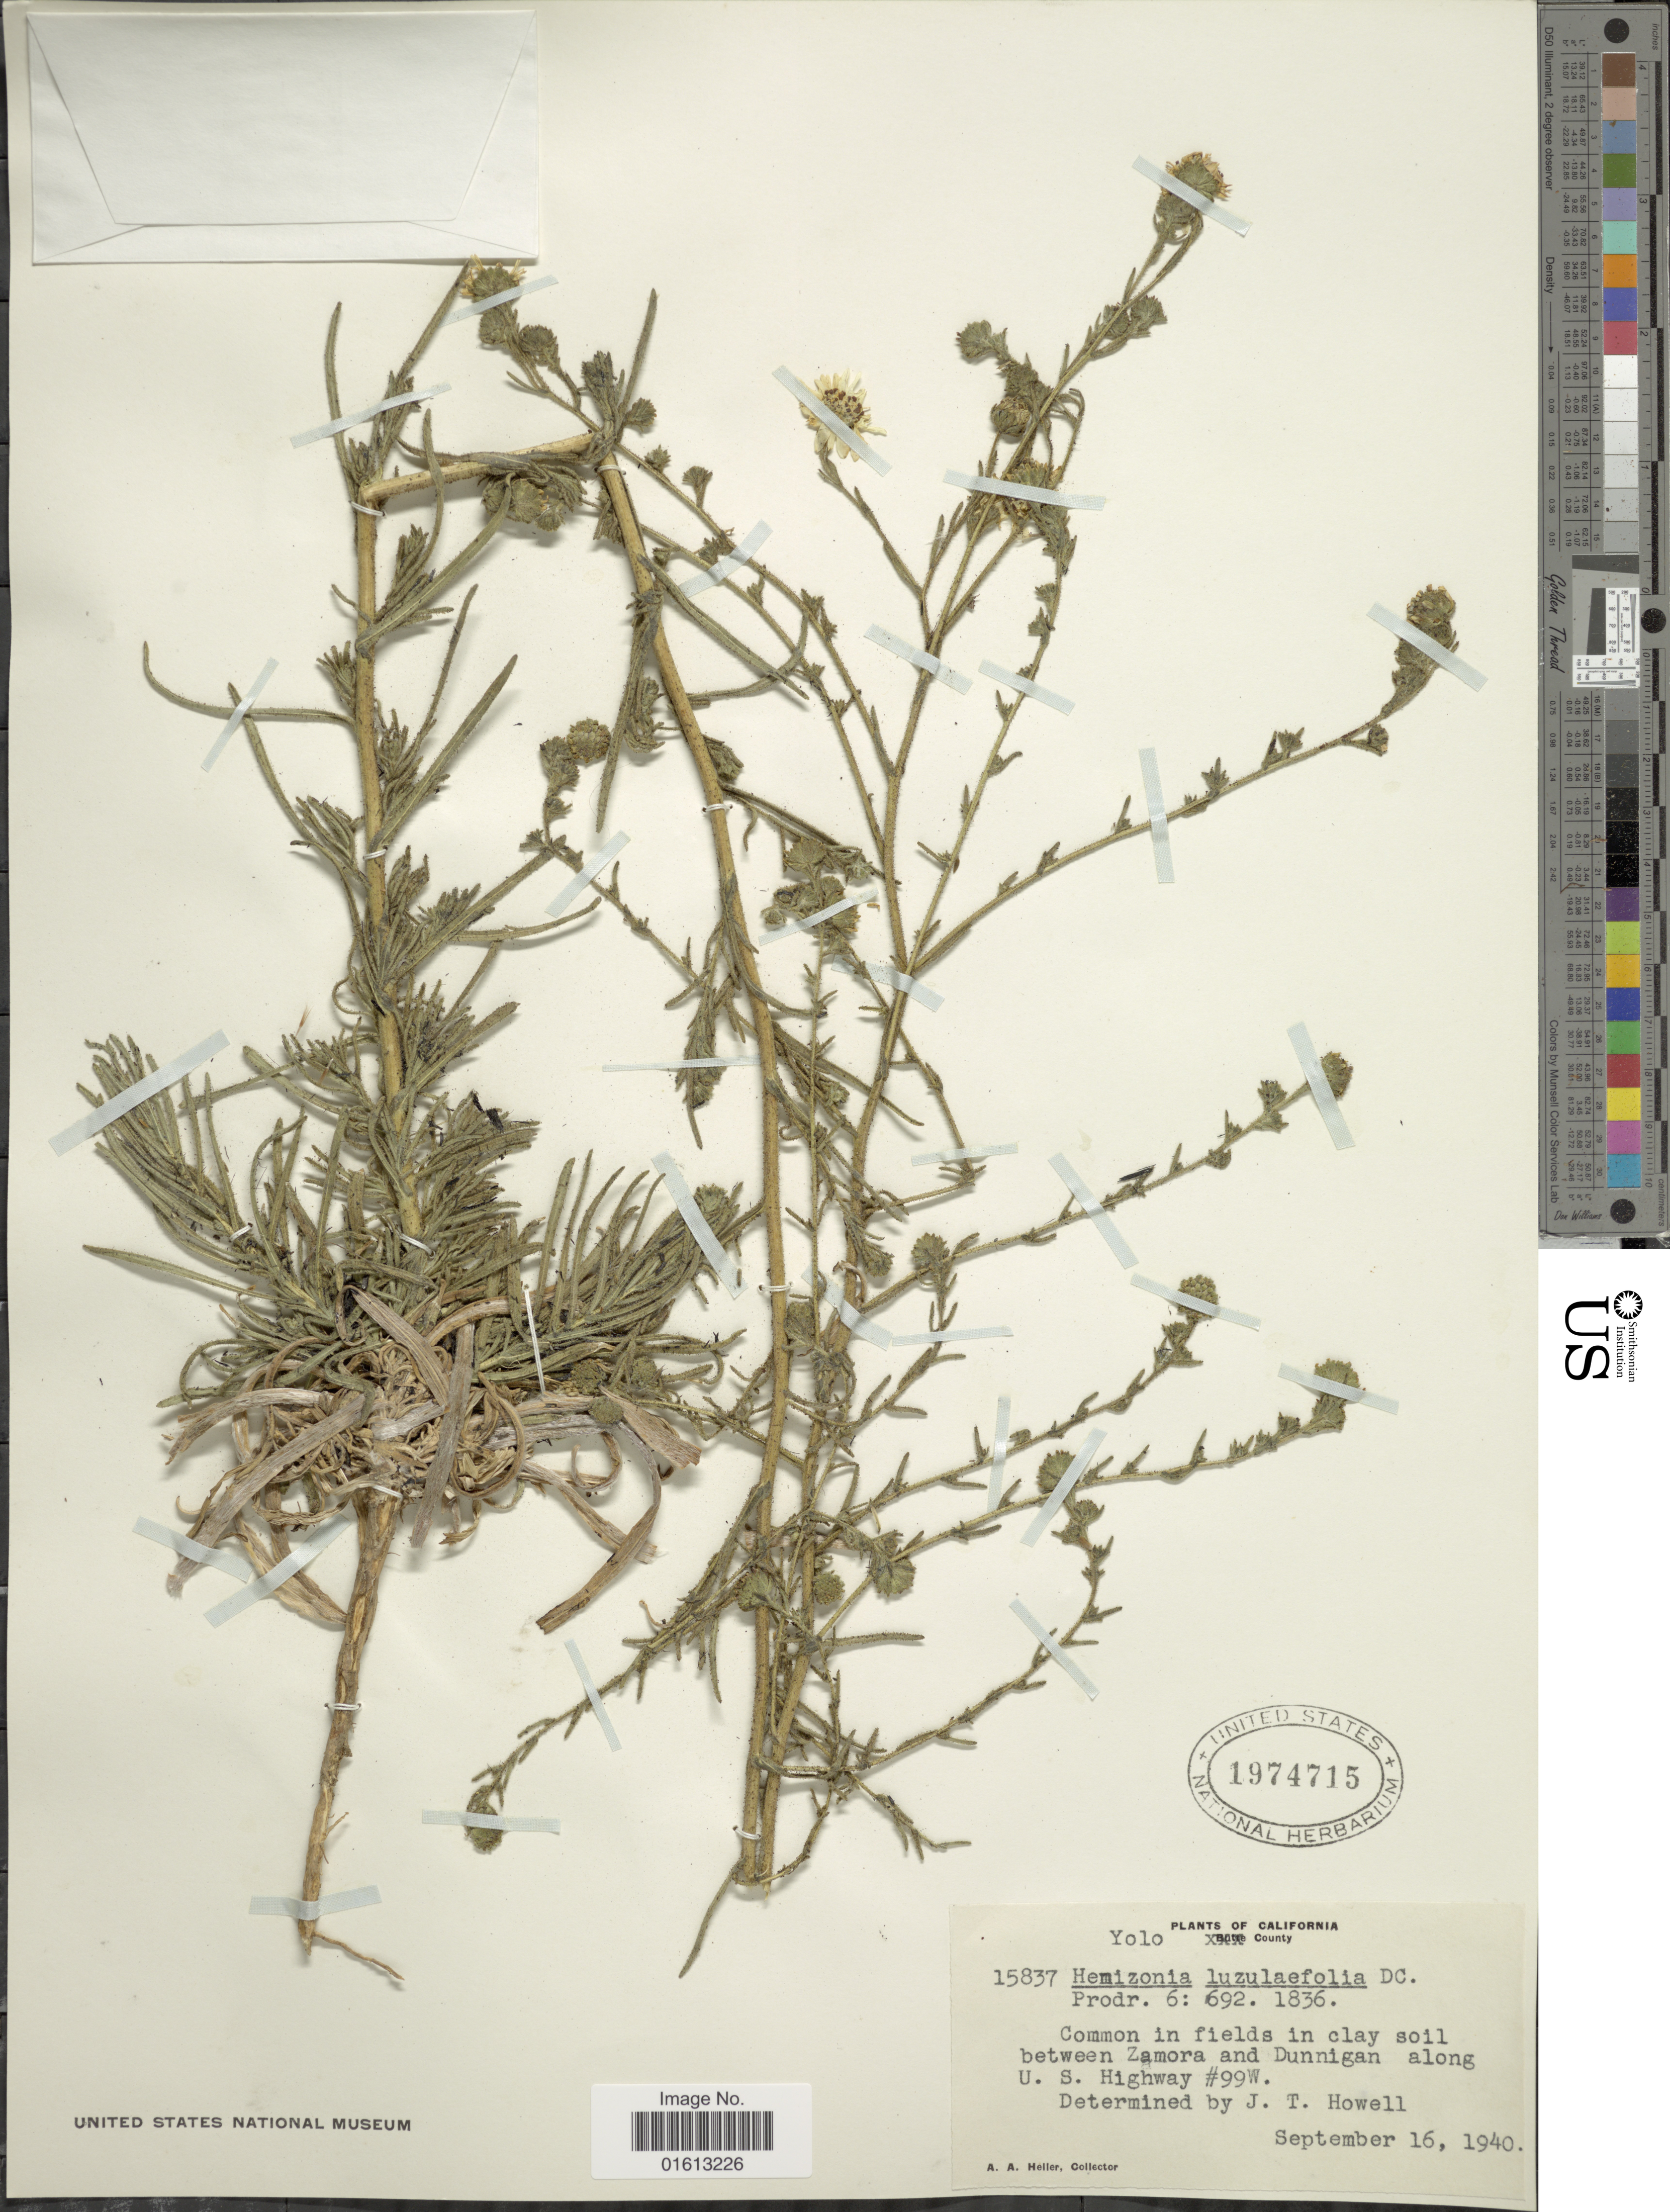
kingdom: Plantae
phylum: Tracheophyta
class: Magnoliopsida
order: Asterales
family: Asteraceae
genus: Hemizonia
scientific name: Hemizonia luzulaefolia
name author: DC.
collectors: A. A. Heller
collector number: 15837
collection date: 1940-09-16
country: United States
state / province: California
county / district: Yolo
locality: Yolo County, common in fields in clay soil between Zamora and Dunnigan along U. S. Highway #99W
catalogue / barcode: US 1974715